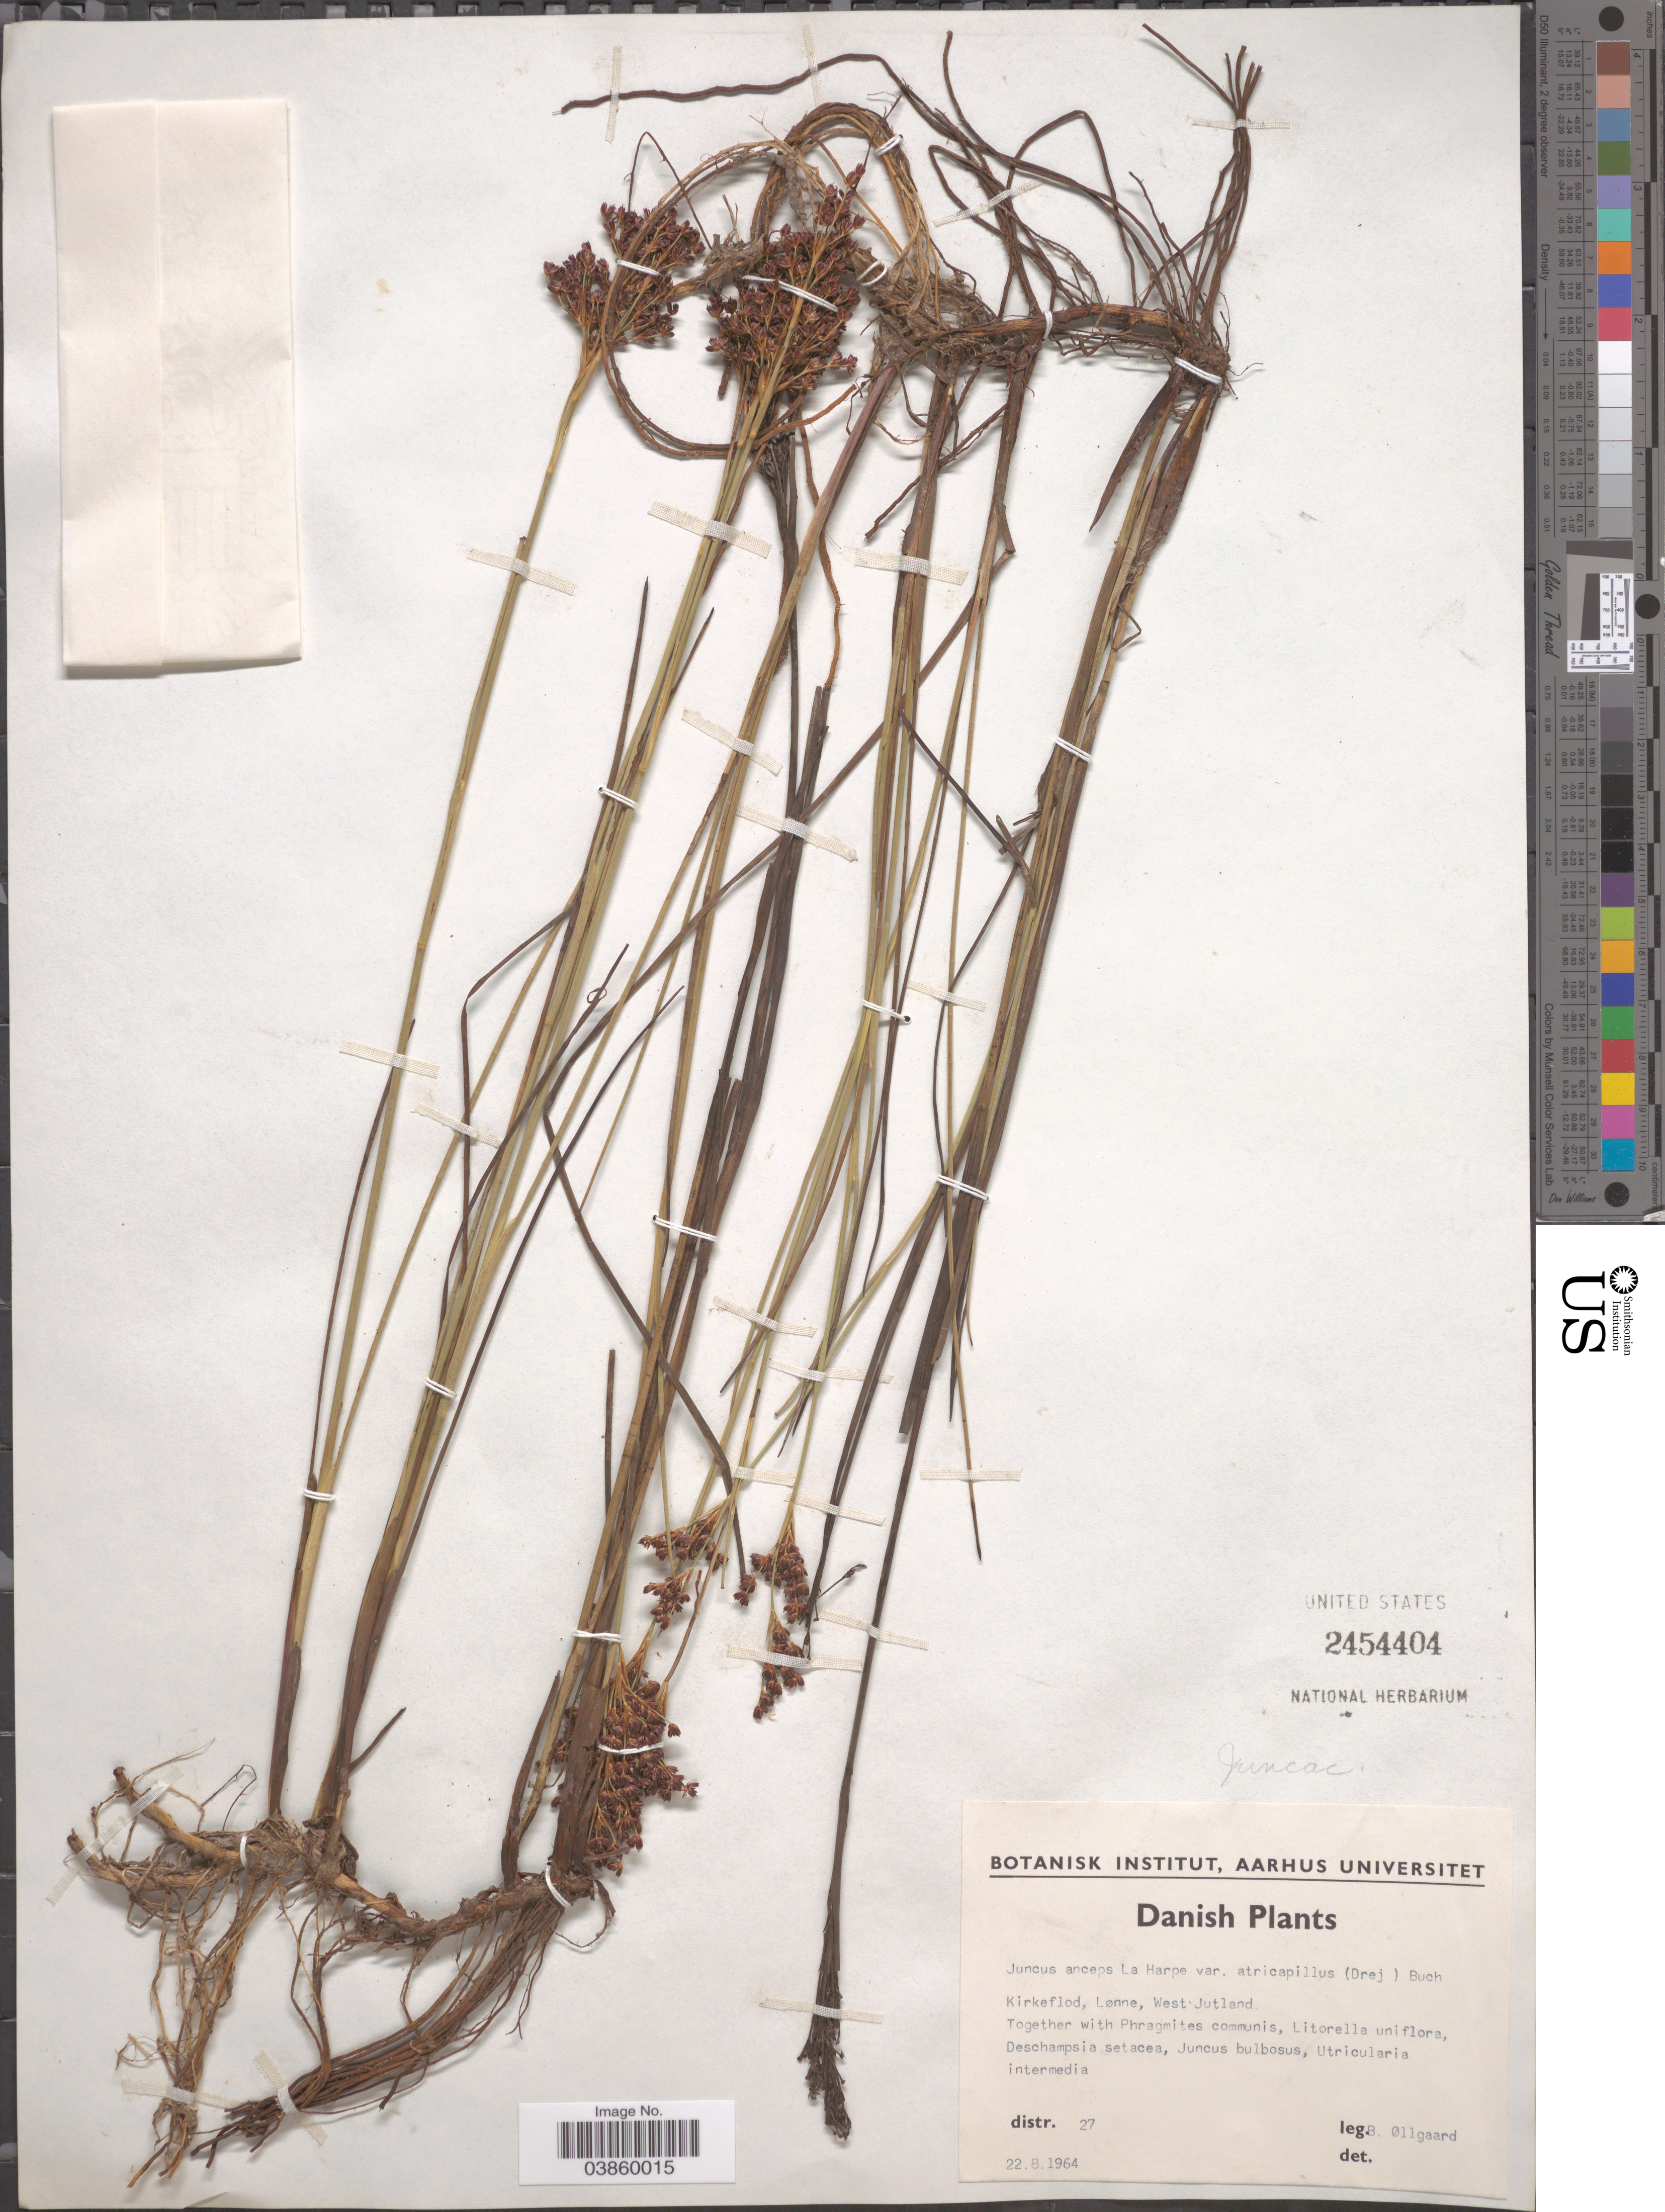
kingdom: Plantae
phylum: Tracheophyta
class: Liliopsida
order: Poales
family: Juncaceae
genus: Juncus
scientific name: Juncus anceps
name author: Laharpe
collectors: B. Øllgaard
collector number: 27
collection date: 1964-08-22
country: Denmark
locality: Danish. Kirkeflod, Lønne, West Jutland. Distr. 27.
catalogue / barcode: US 2454404